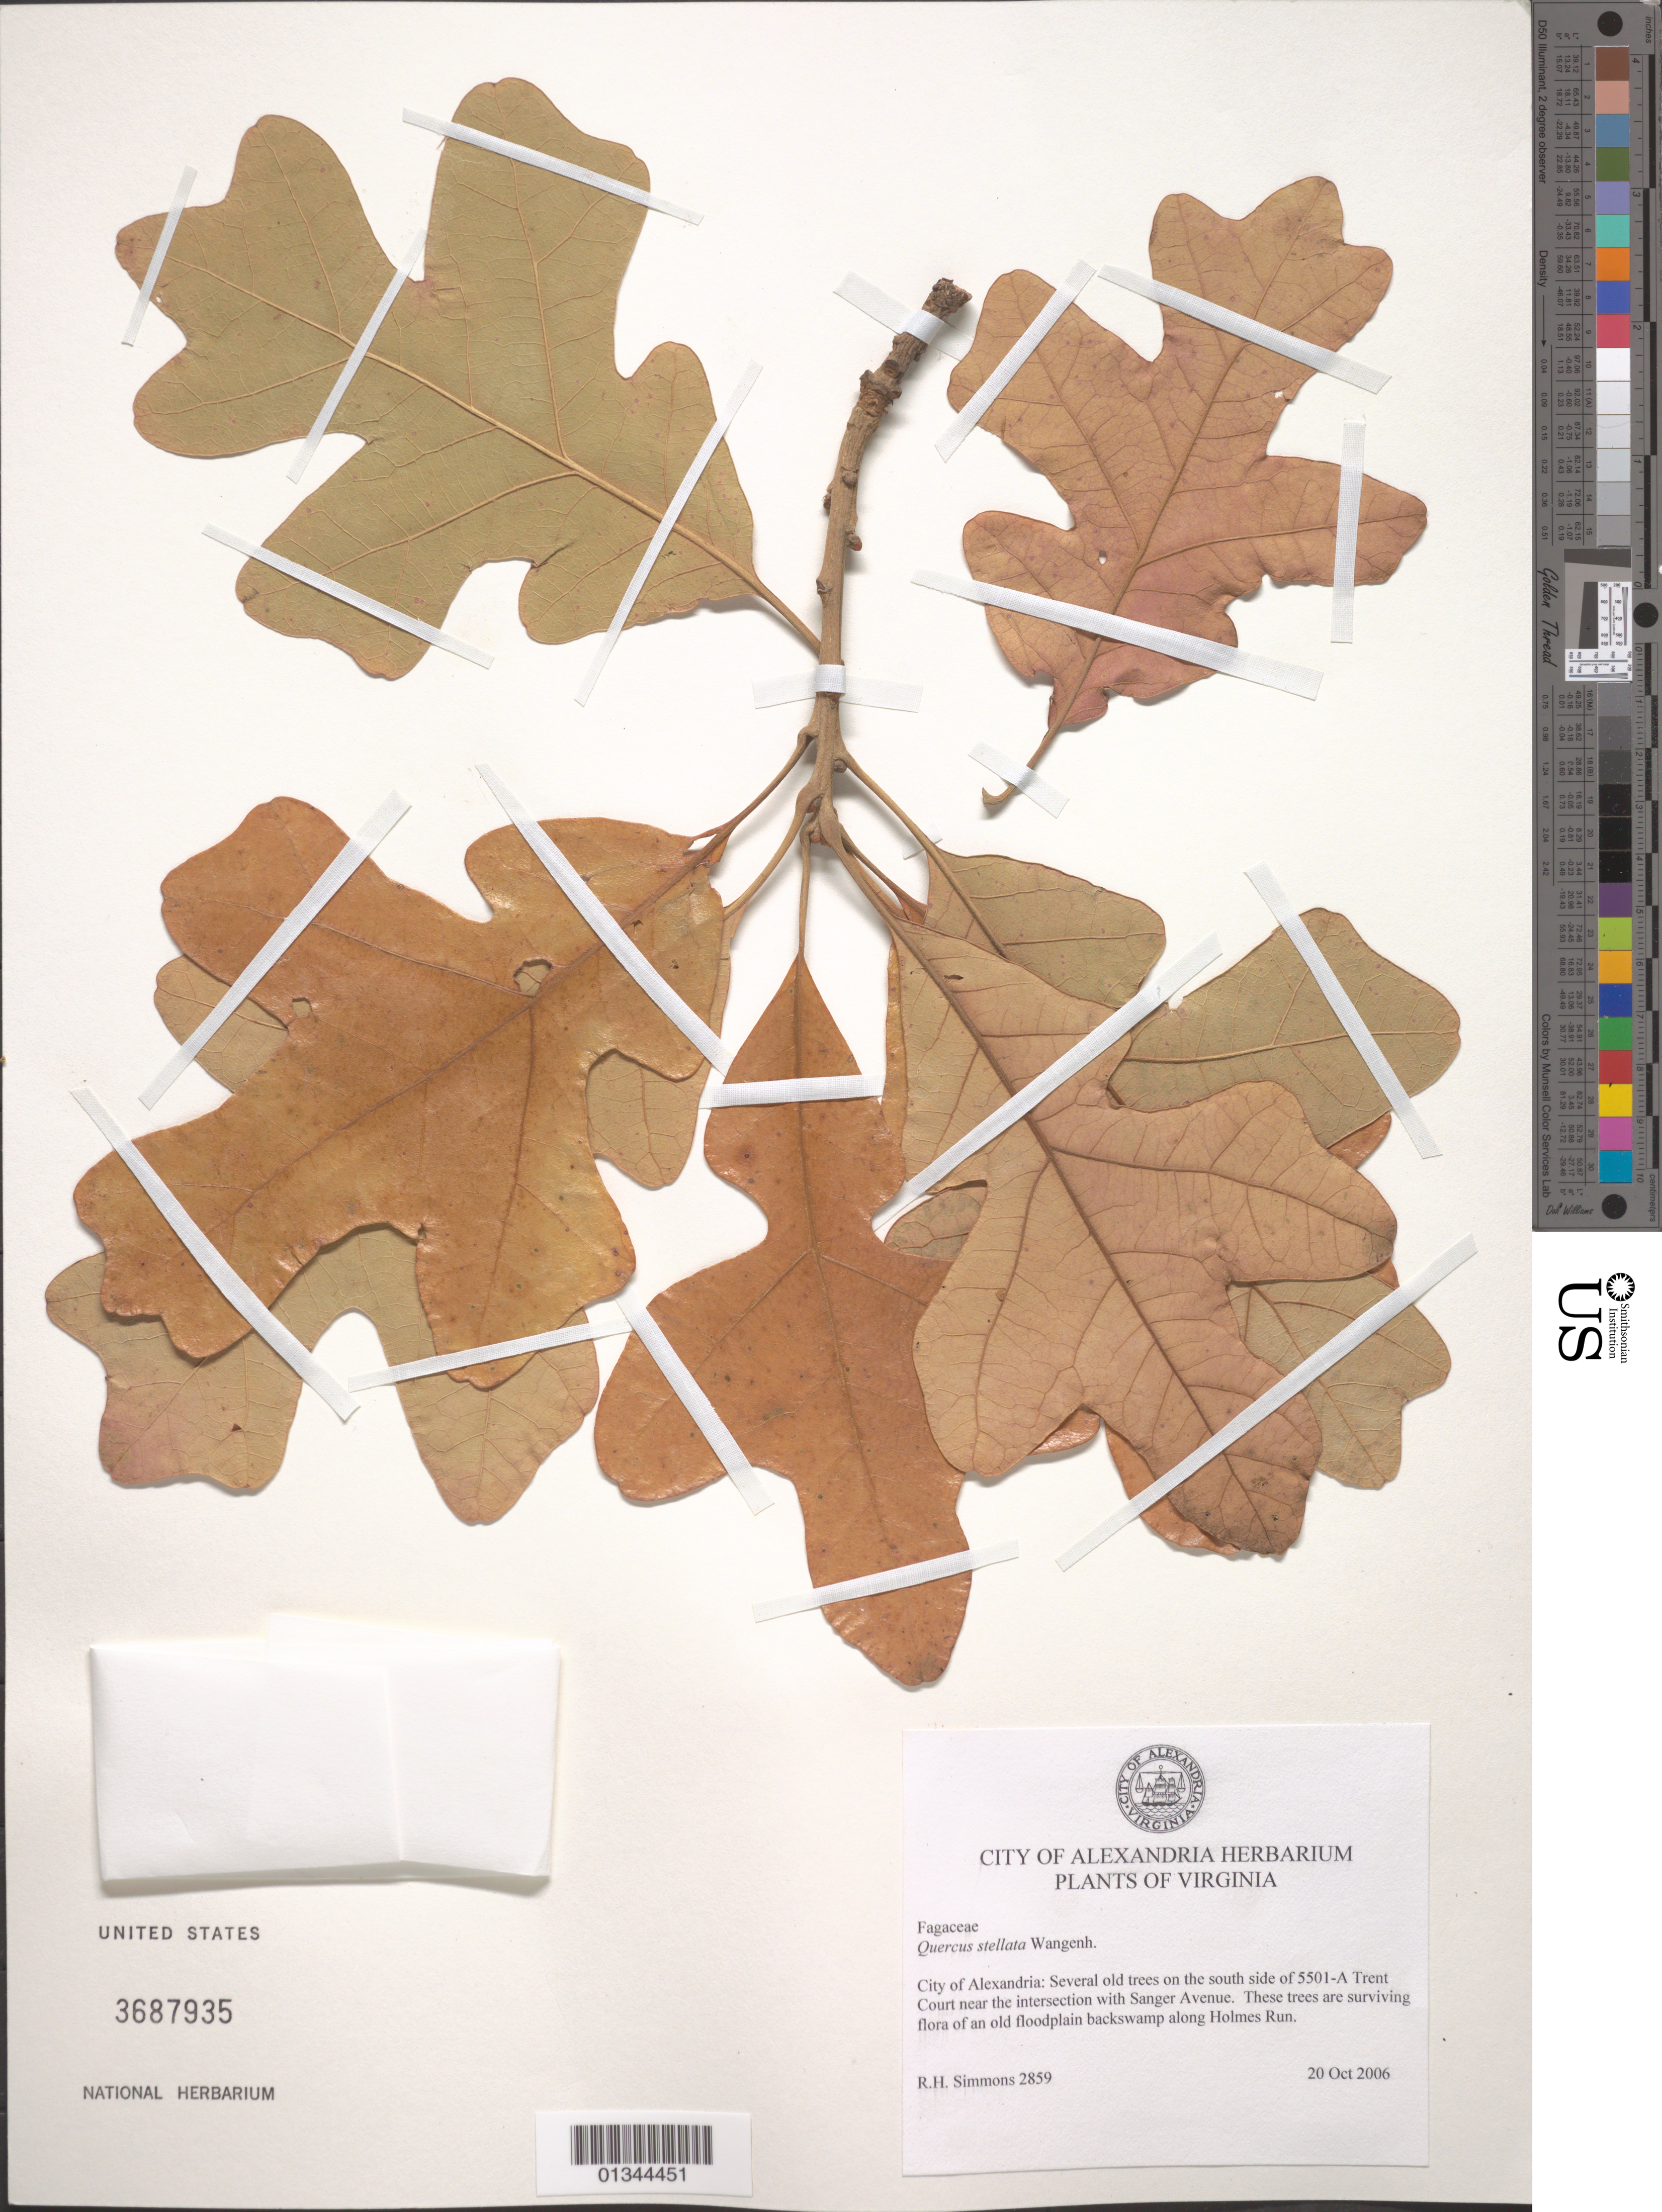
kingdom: Plantae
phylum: Tracheophyta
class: Magnoliopsida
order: Fagales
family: Fagaceae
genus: Quercus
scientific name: Quercus stellata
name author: Wangenh.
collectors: R. H. Simmons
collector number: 2859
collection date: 2006-10-20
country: United States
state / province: Virginia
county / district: City of Alexandria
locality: Several old trees on the south side of 5501-A Trent Court near the intersection with Sanger Avenue.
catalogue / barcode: US 3687935